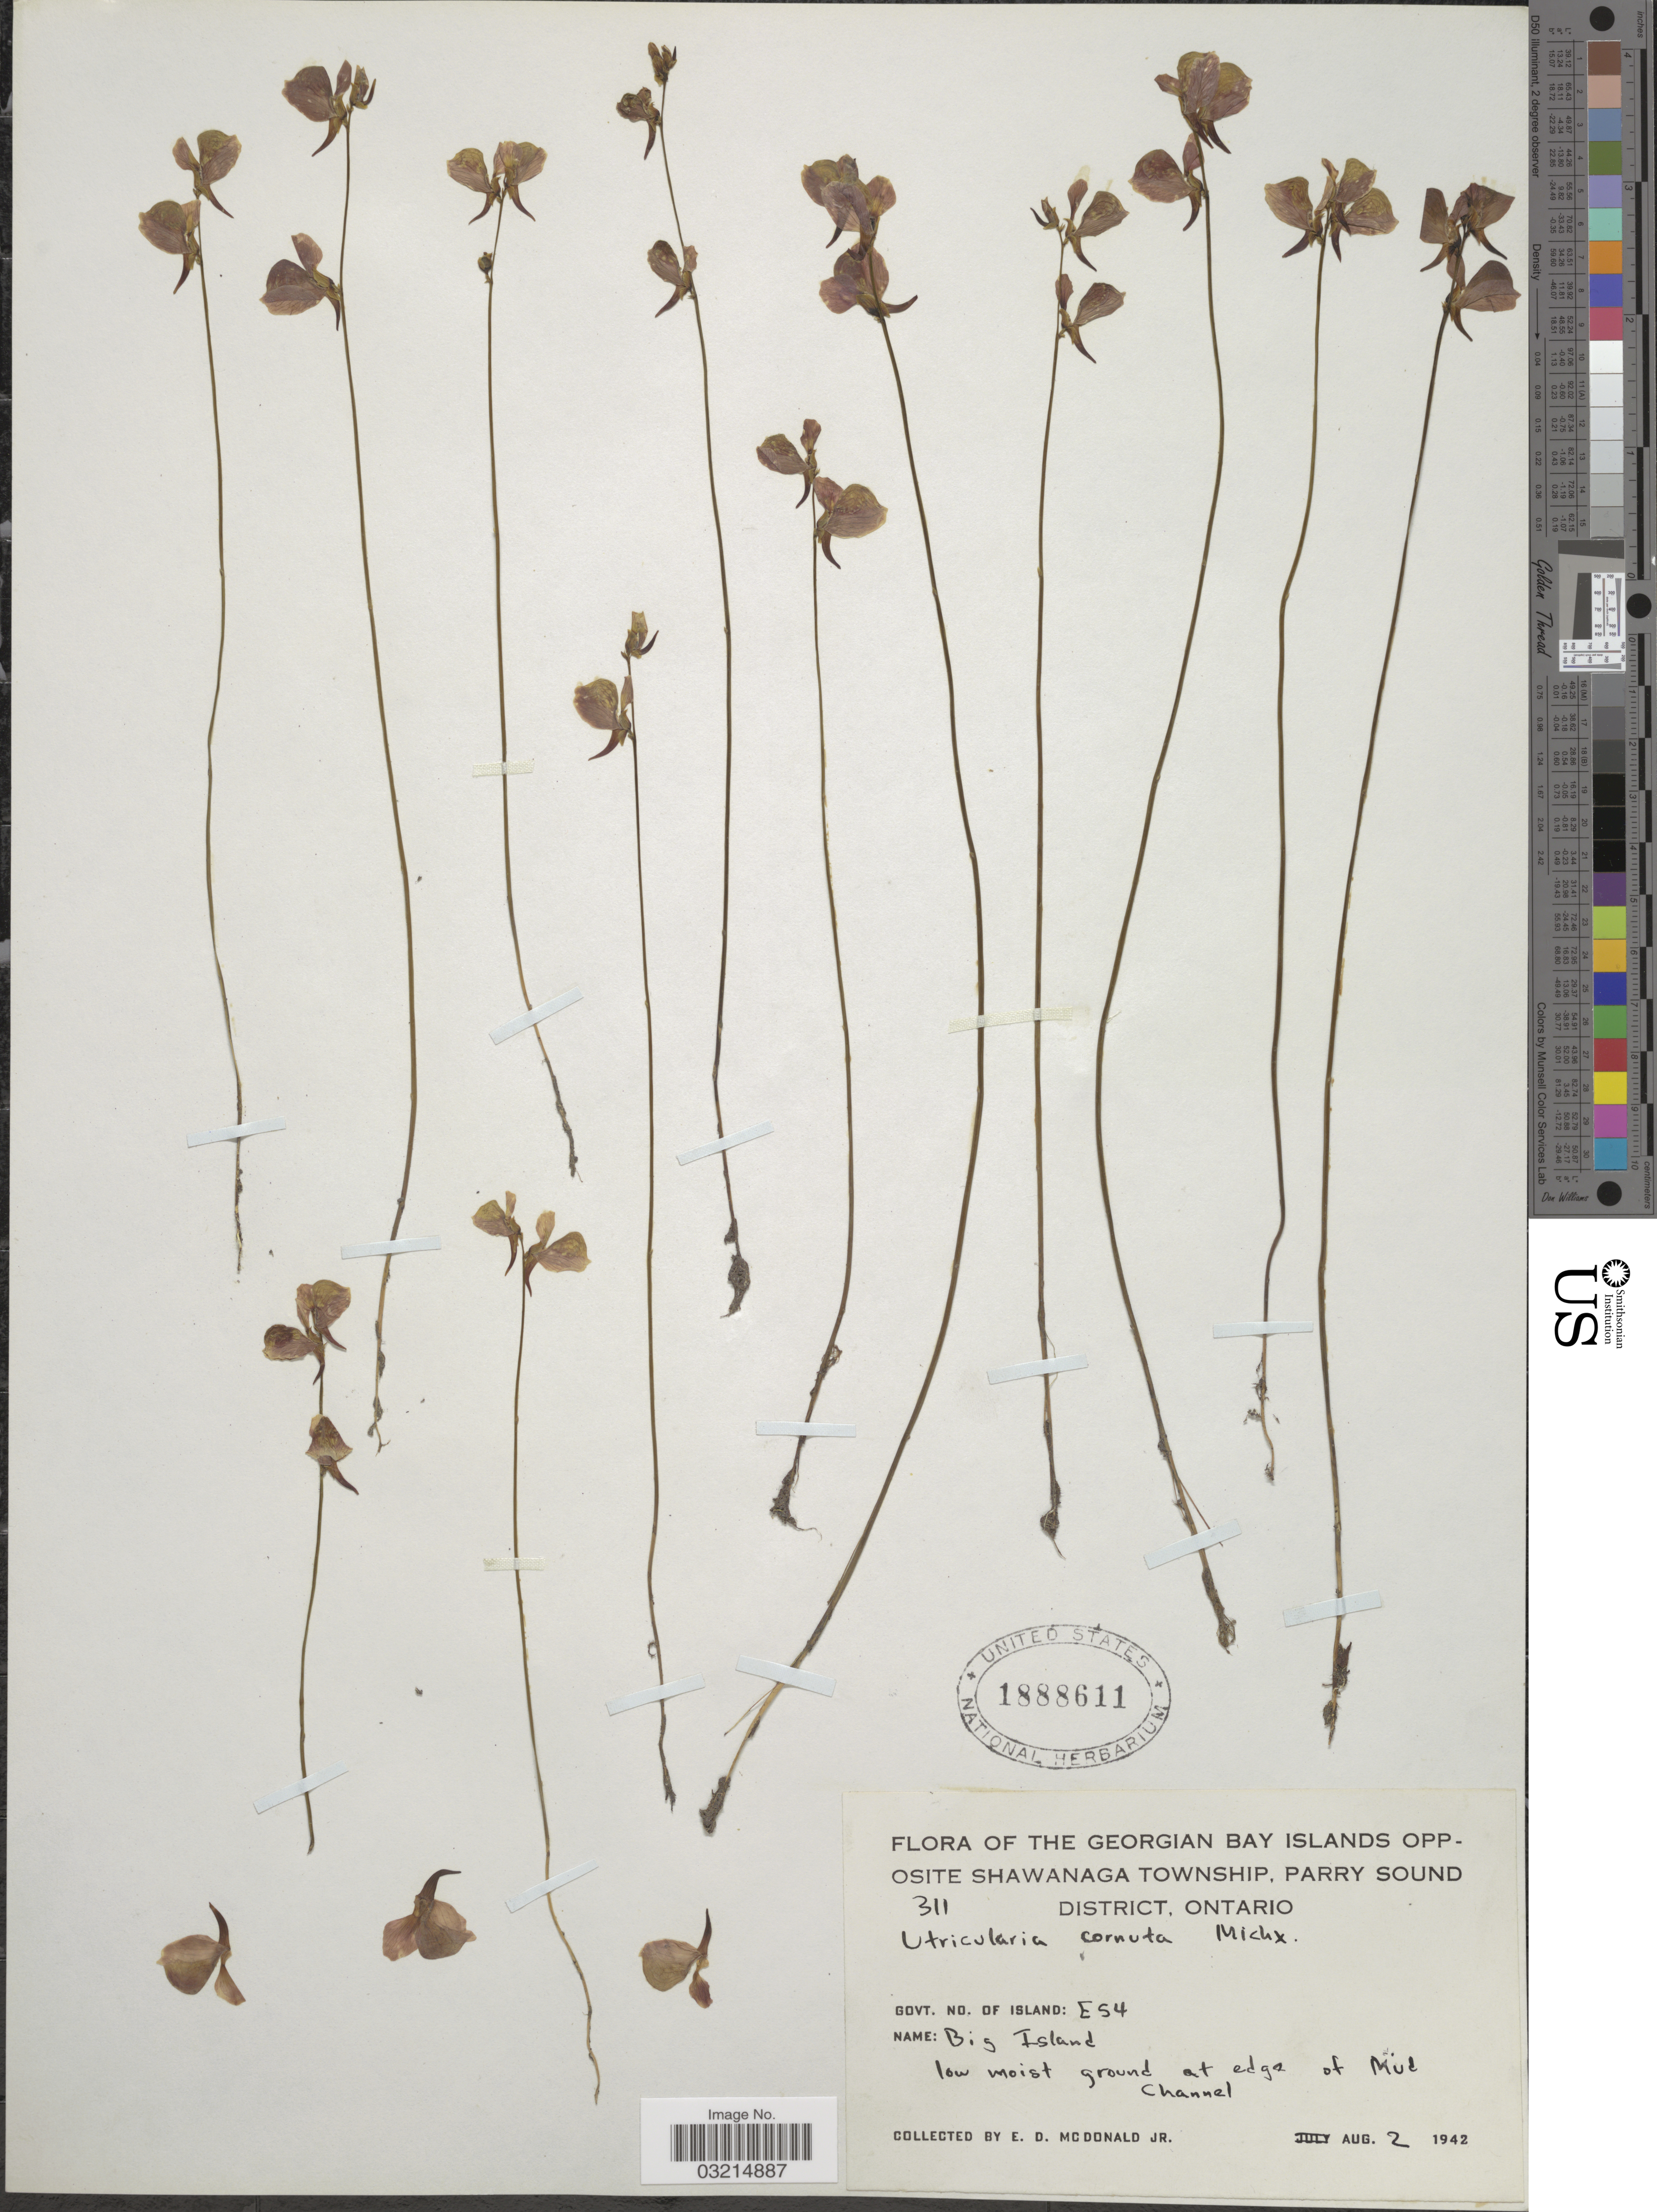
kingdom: Plantae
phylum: Tracheophyta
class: Magnoliopsida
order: Lamiales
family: Lentibulariaceae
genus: Utricularia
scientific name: Utricularia cornuta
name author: Michx.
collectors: E. D. McDonald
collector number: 311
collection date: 1942-08-02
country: Canada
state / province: Ontario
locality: The Georgian Bay Islands Opposite Shawanaga Township, Parry Sound District. Govt. No. of Island: E54, Big Island.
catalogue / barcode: US 1888611